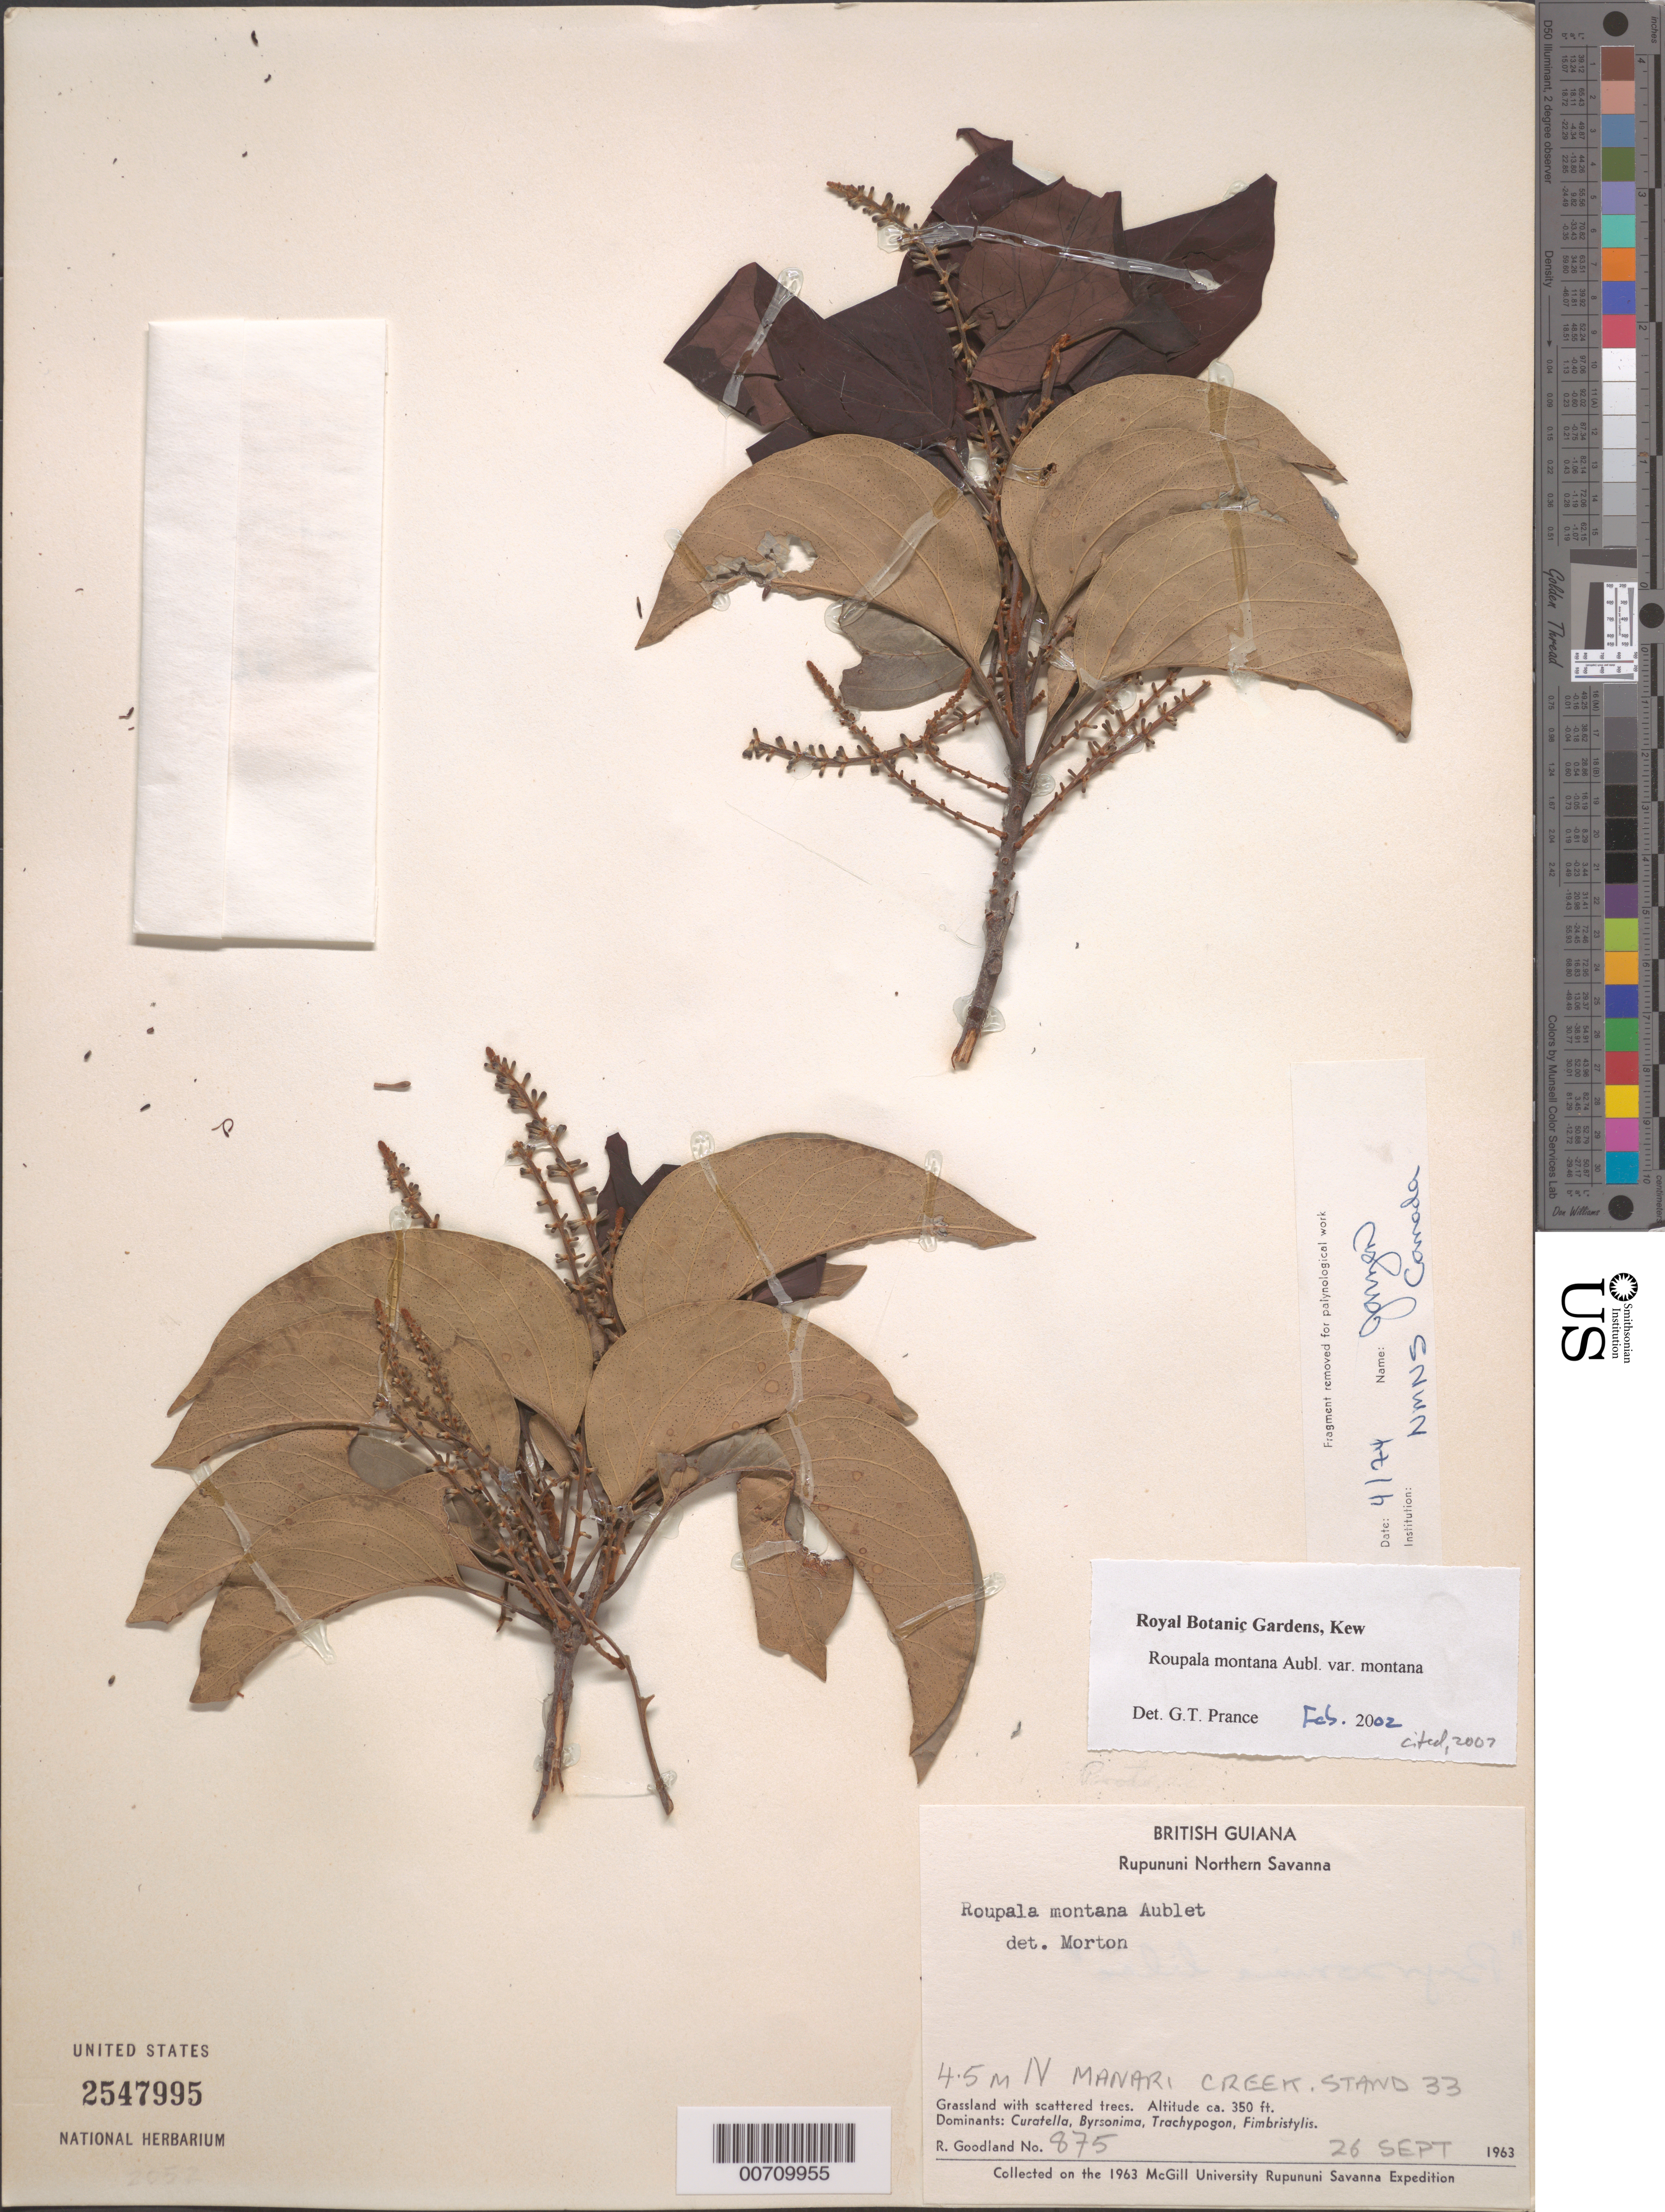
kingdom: Plantae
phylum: Tracheophyta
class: Magnoliopsida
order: Proteales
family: Proteaceae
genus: Roupala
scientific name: Roupala montana var. montana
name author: Aubl.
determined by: Prance, G. T.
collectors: R. Goodland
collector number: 875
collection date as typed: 24-Sep-63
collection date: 1963-09-24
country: Guyana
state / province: U. Takutu-U. Essequibo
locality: Rupununi Northern Savanna, Manari Creek, 4-5 m N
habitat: Grassland with scattered trees. Dominants: Curatella, Byrsonima, Trachypogon, Fimbristylis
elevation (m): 107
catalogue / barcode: US 2547995